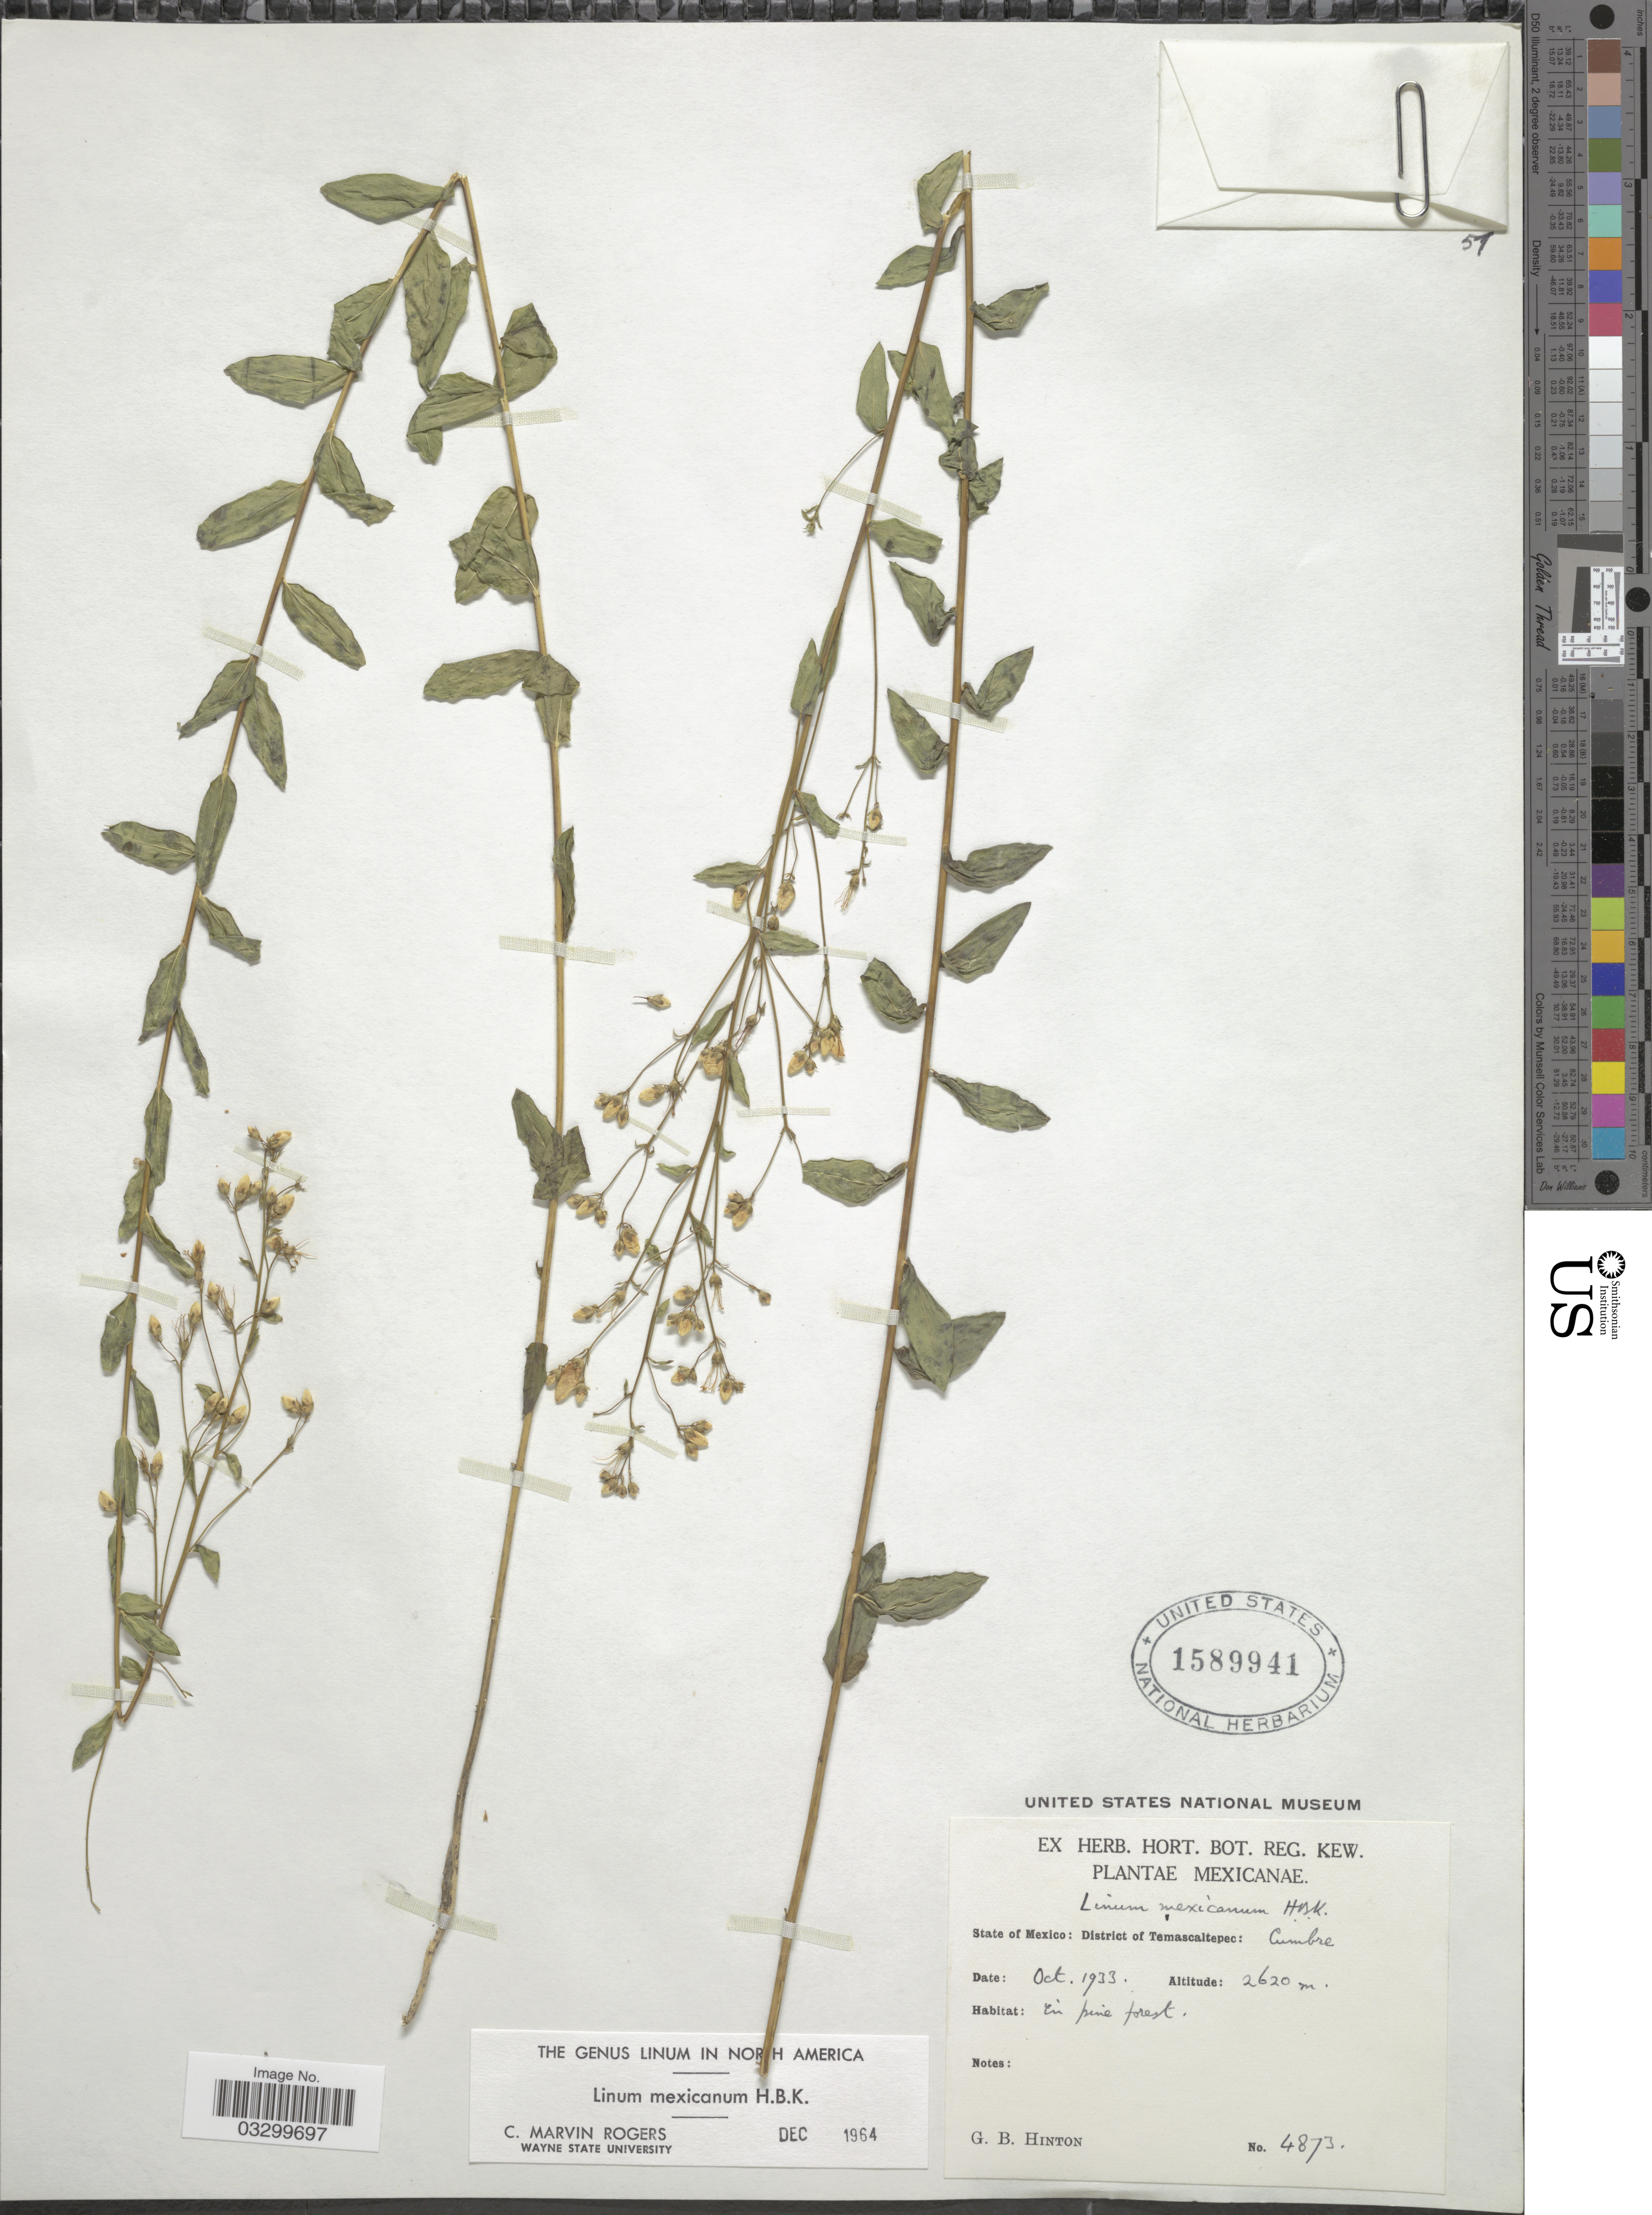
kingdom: Plantae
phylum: Tracheophyta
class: Magnoliopsida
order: Malpighiales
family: Linaceae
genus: Linum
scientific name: Linum mexicanum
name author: Kunth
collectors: G. B. Hinton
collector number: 4873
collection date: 1933-10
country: Mexico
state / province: México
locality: District of Temascaltepec: Cumbre.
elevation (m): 2620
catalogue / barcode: US 1589941